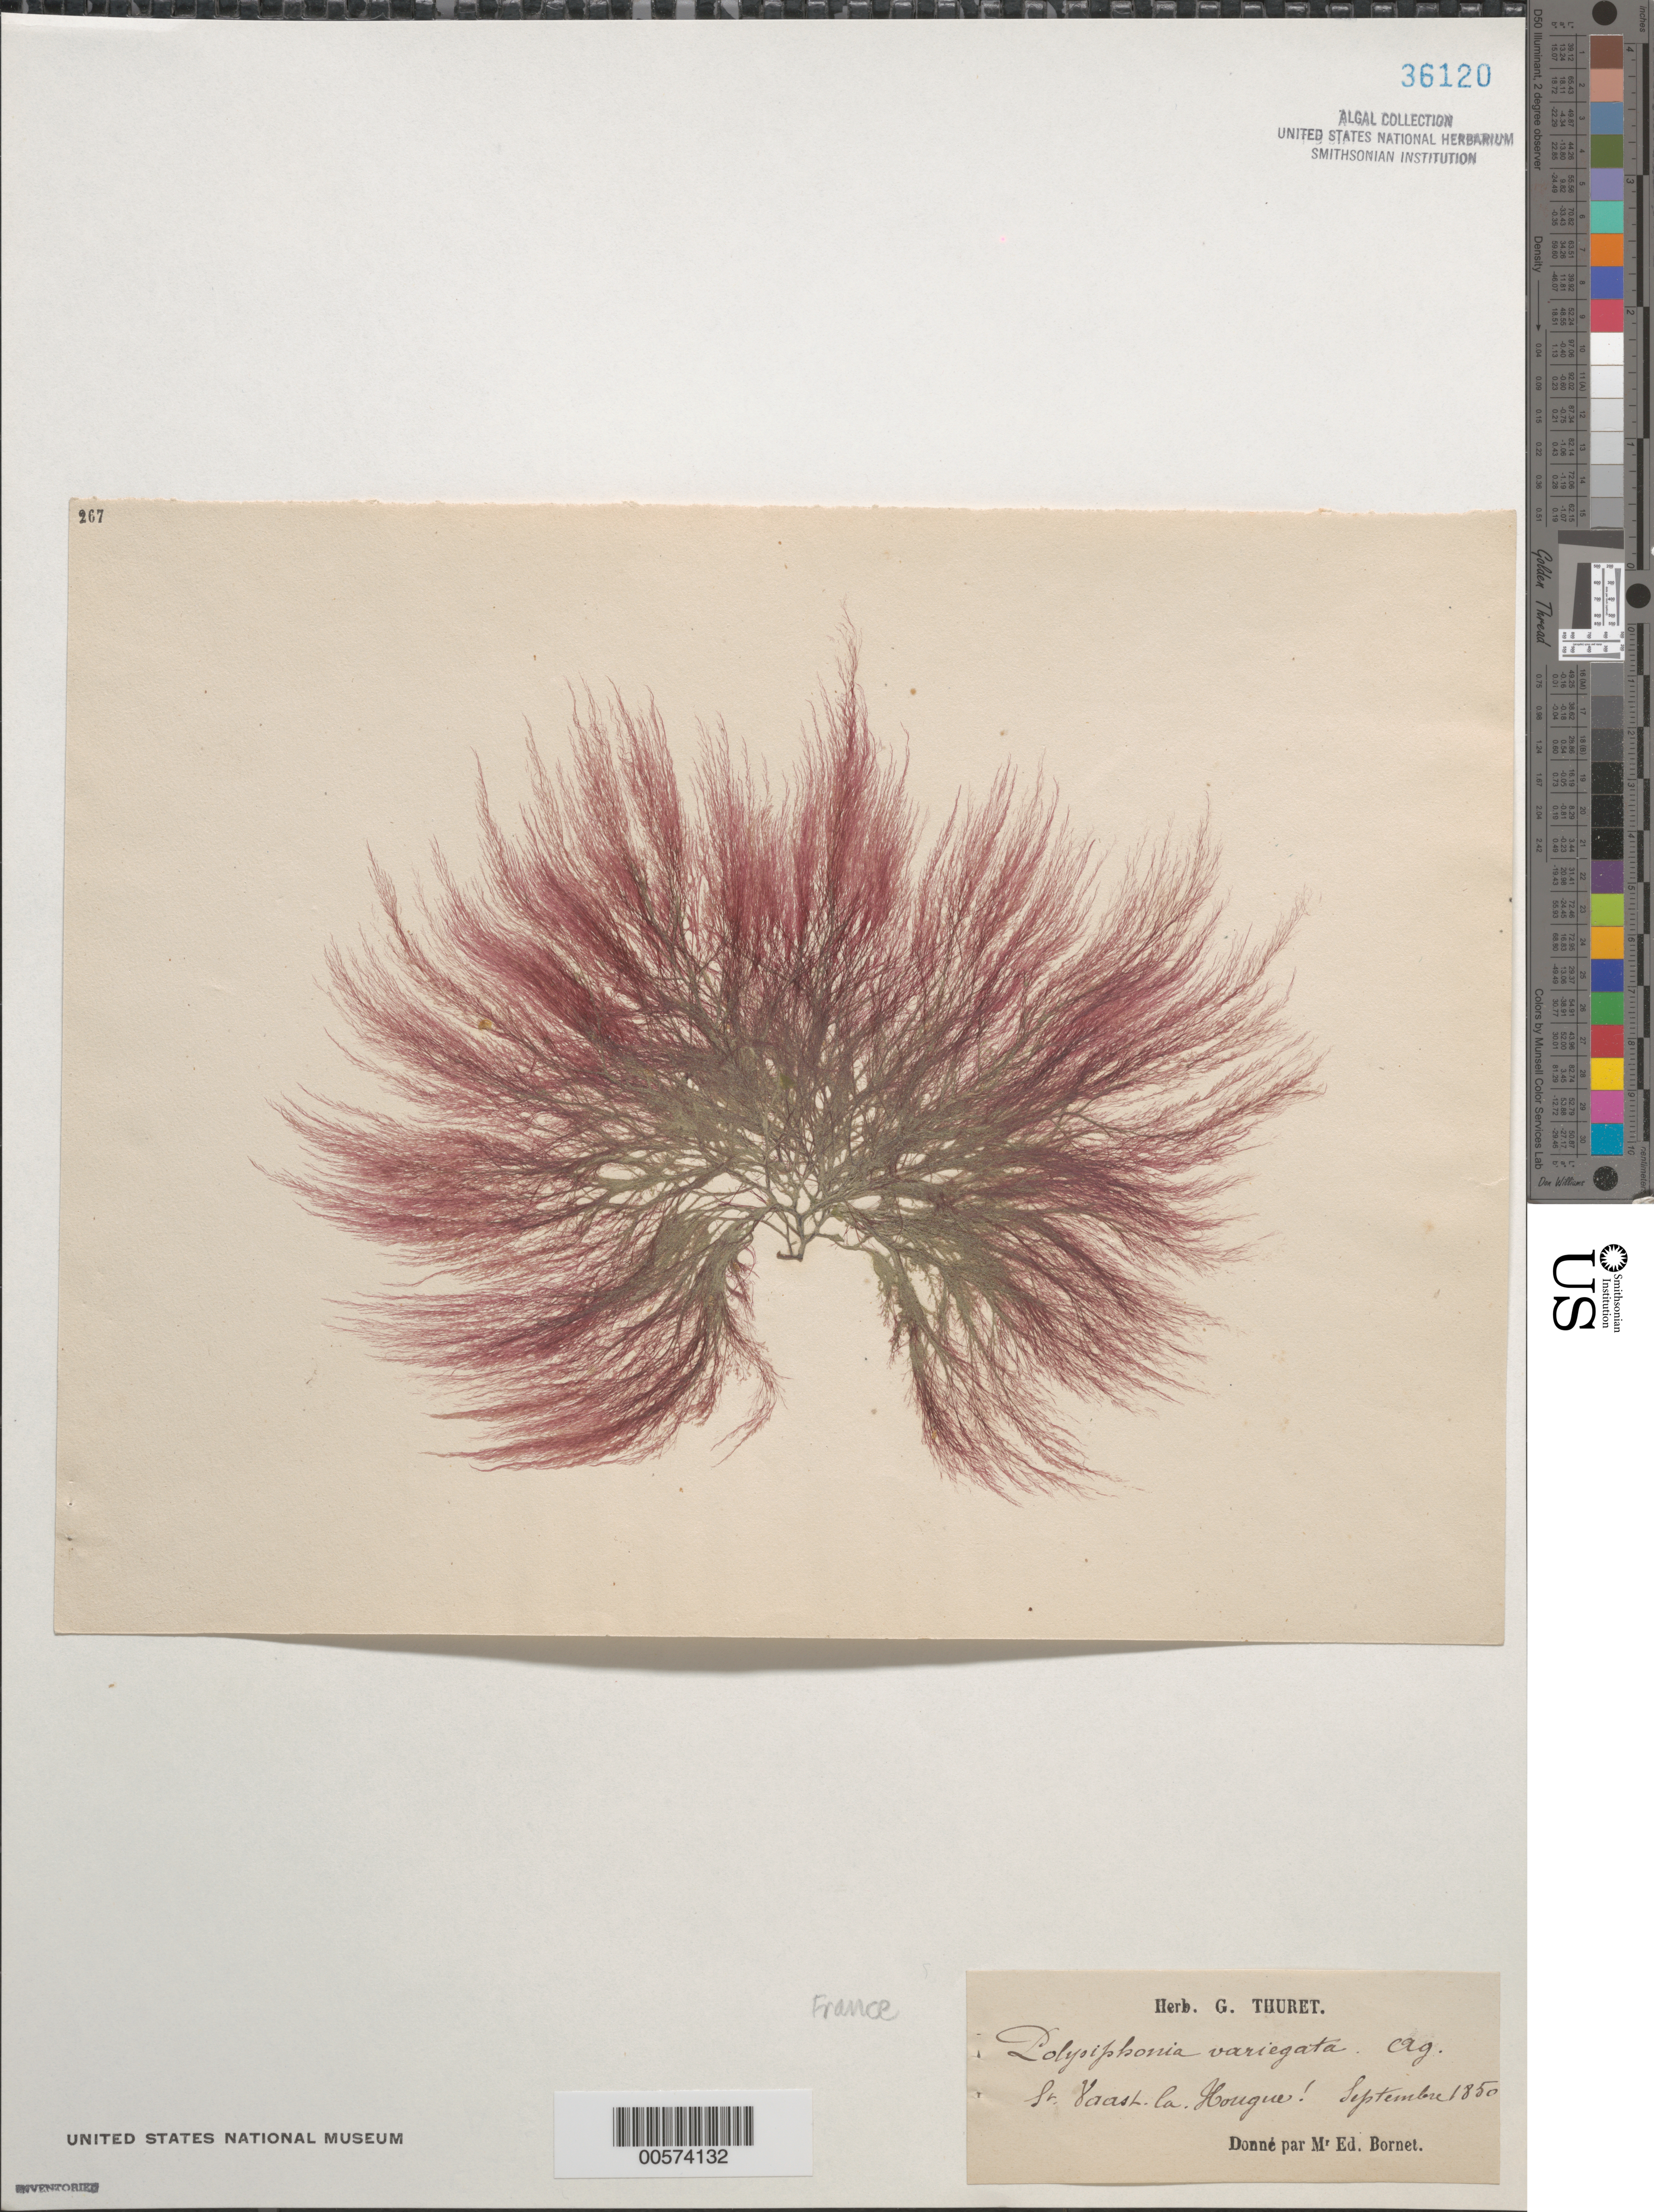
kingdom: Plantae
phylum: Rhodophyta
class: Florideophyceae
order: Ceramiales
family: Rhodomelaceae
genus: Carradoriella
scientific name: Carradoriella denudata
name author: (Dillwyn) Savoie & G.W. Saunders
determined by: Algae name updating Project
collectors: Thuret, G. (herbarium)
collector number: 267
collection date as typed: Sep 1850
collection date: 1850-09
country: France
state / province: Normandie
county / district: Manche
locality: St. vaast-la-hougue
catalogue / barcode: US 36120